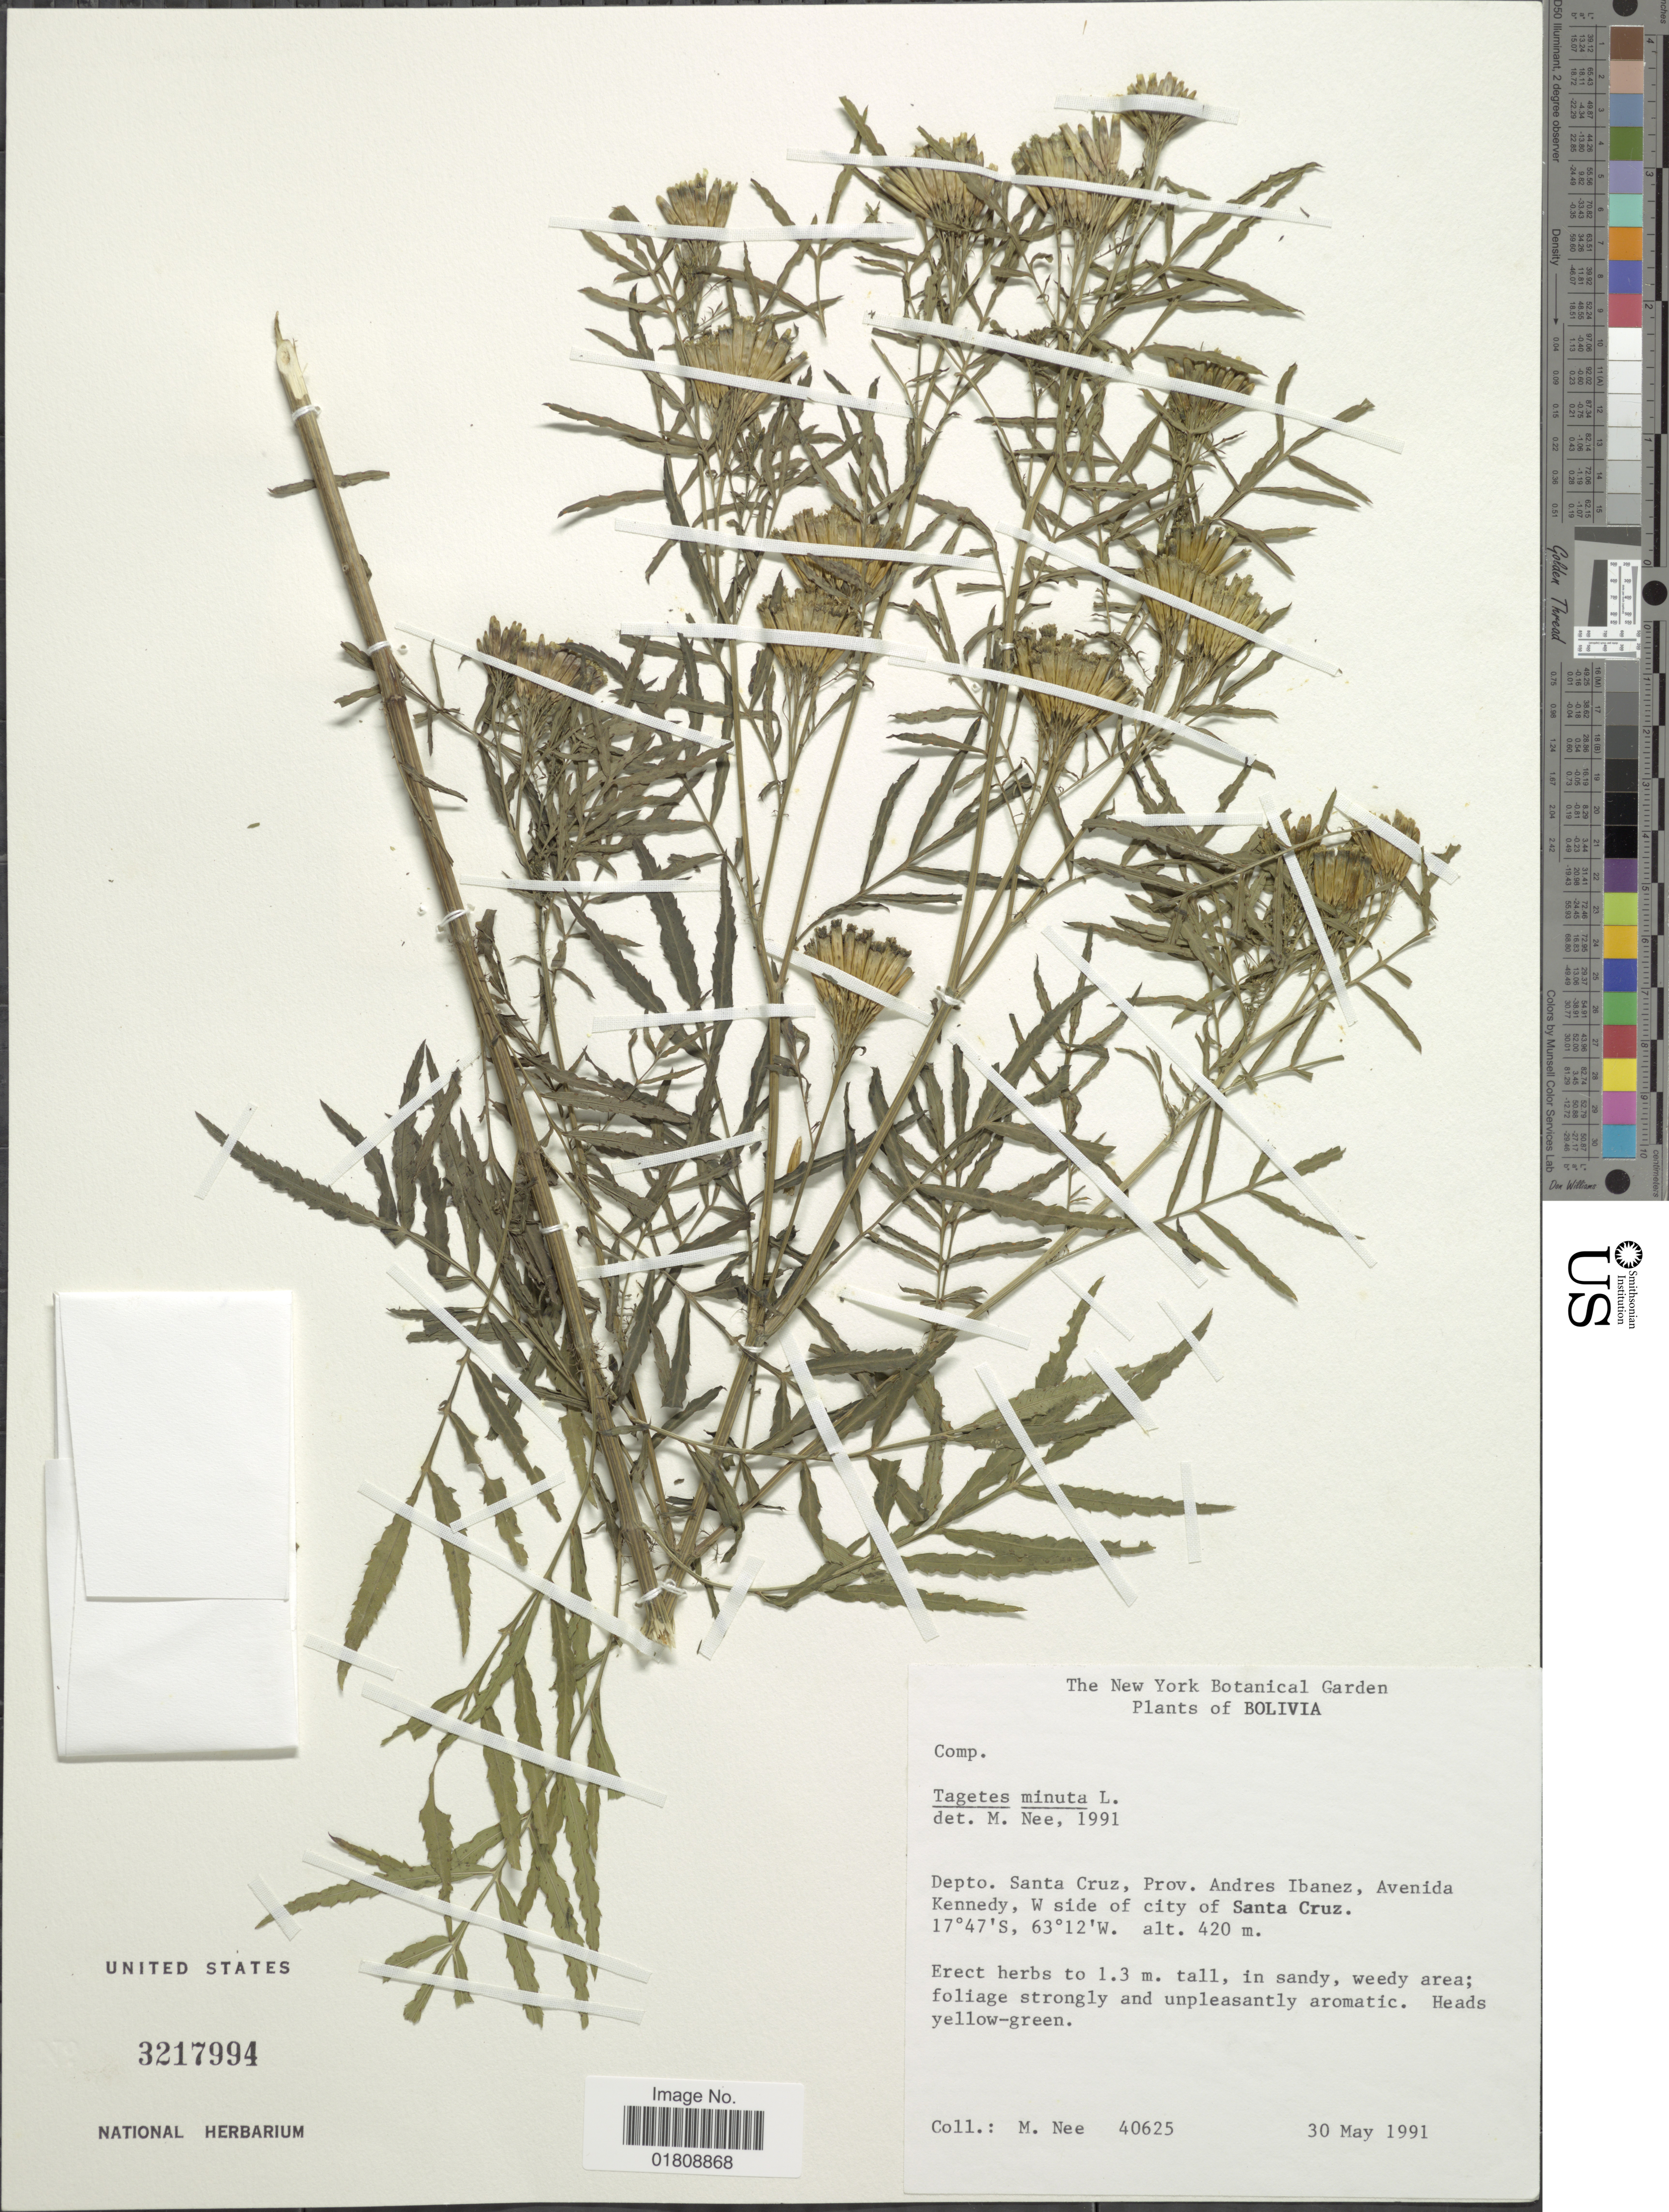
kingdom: Plantae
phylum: Tracheophyta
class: Magnoliopsida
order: Asterales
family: Asteraceae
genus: Tagetes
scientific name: Tagetes minuta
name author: L.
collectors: M. Nee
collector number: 40625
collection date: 1991-05-30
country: Bolivia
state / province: Santa Cruz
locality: Prov. Andres Ibanez, Avenida Kennedy, W side of city of Santa Cruz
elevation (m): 420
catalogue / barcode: US 3217994